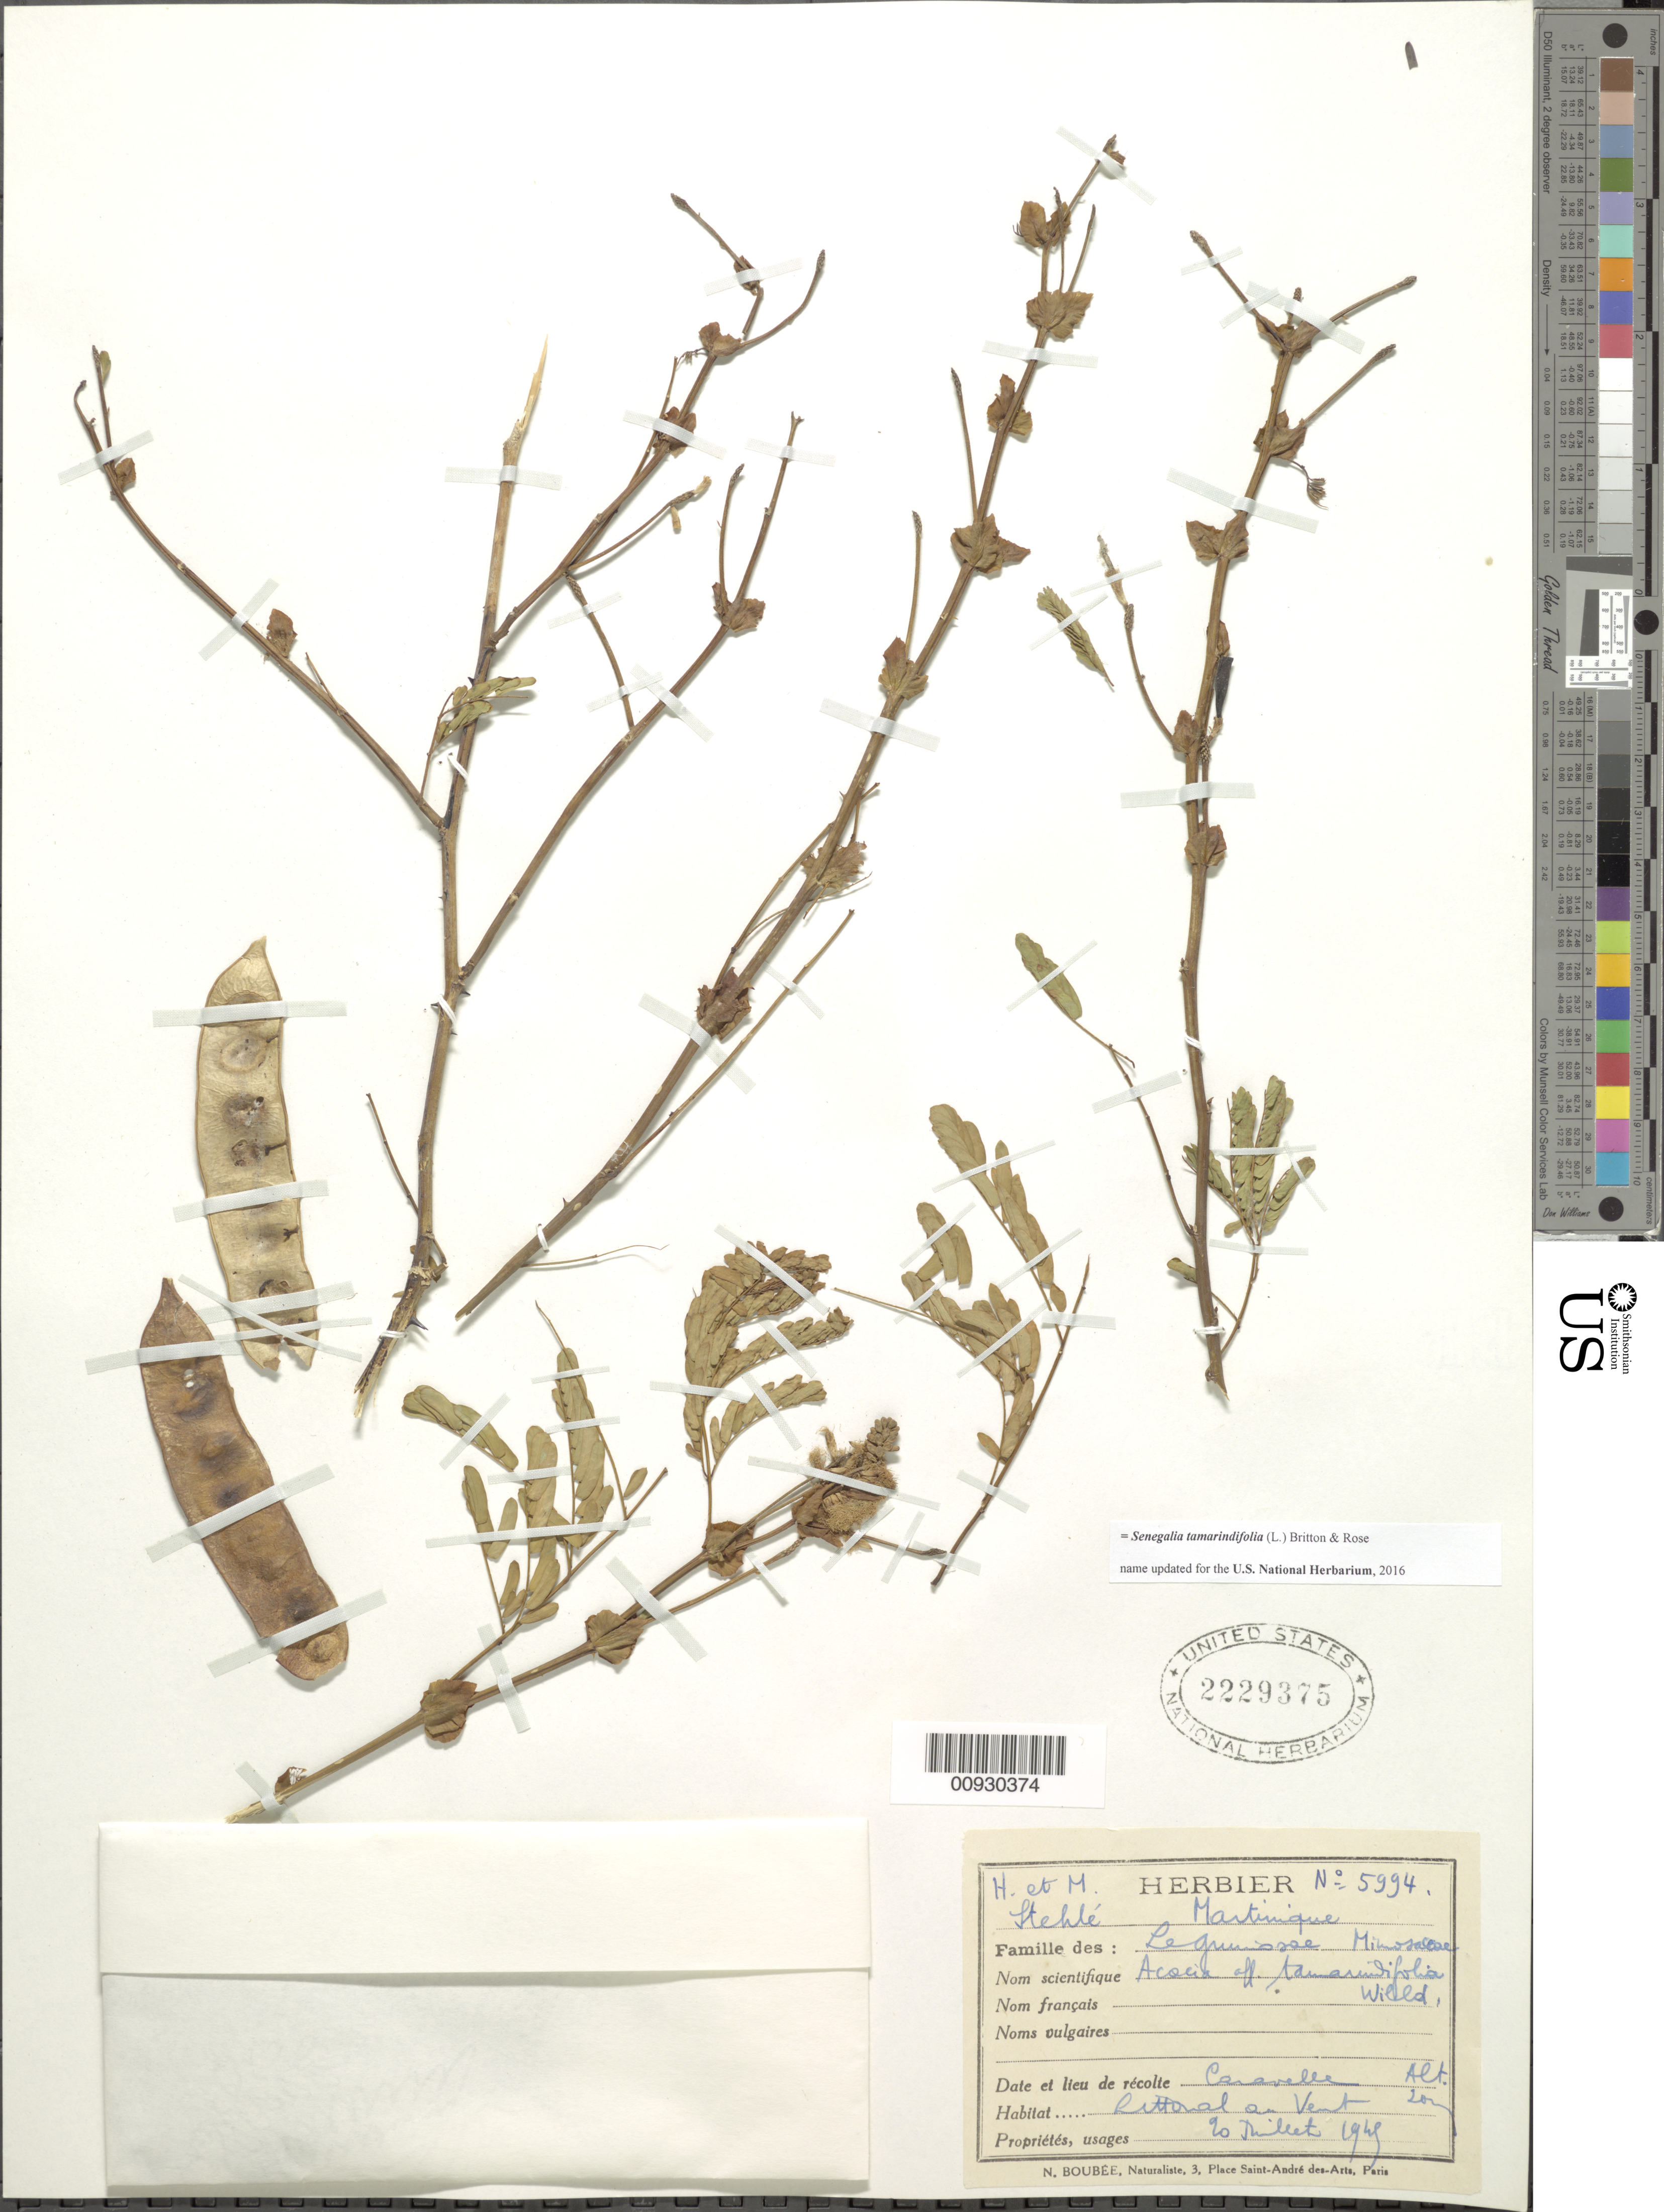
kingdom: Plantae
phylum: Tracheophyta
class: Magnoliopsida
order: Fabales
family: Fabaceae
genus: Senegalia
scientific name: Senegalia tamarindifolia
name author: (L.) Britton & Rose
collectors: H. Stehlé & M. Stehlé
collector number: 5994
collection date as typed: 20 Jul 1949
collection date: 1949-07-20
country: Martinique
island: Martinique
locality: Caravelle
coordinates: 0 N, 0 E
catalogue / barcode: US 2229375